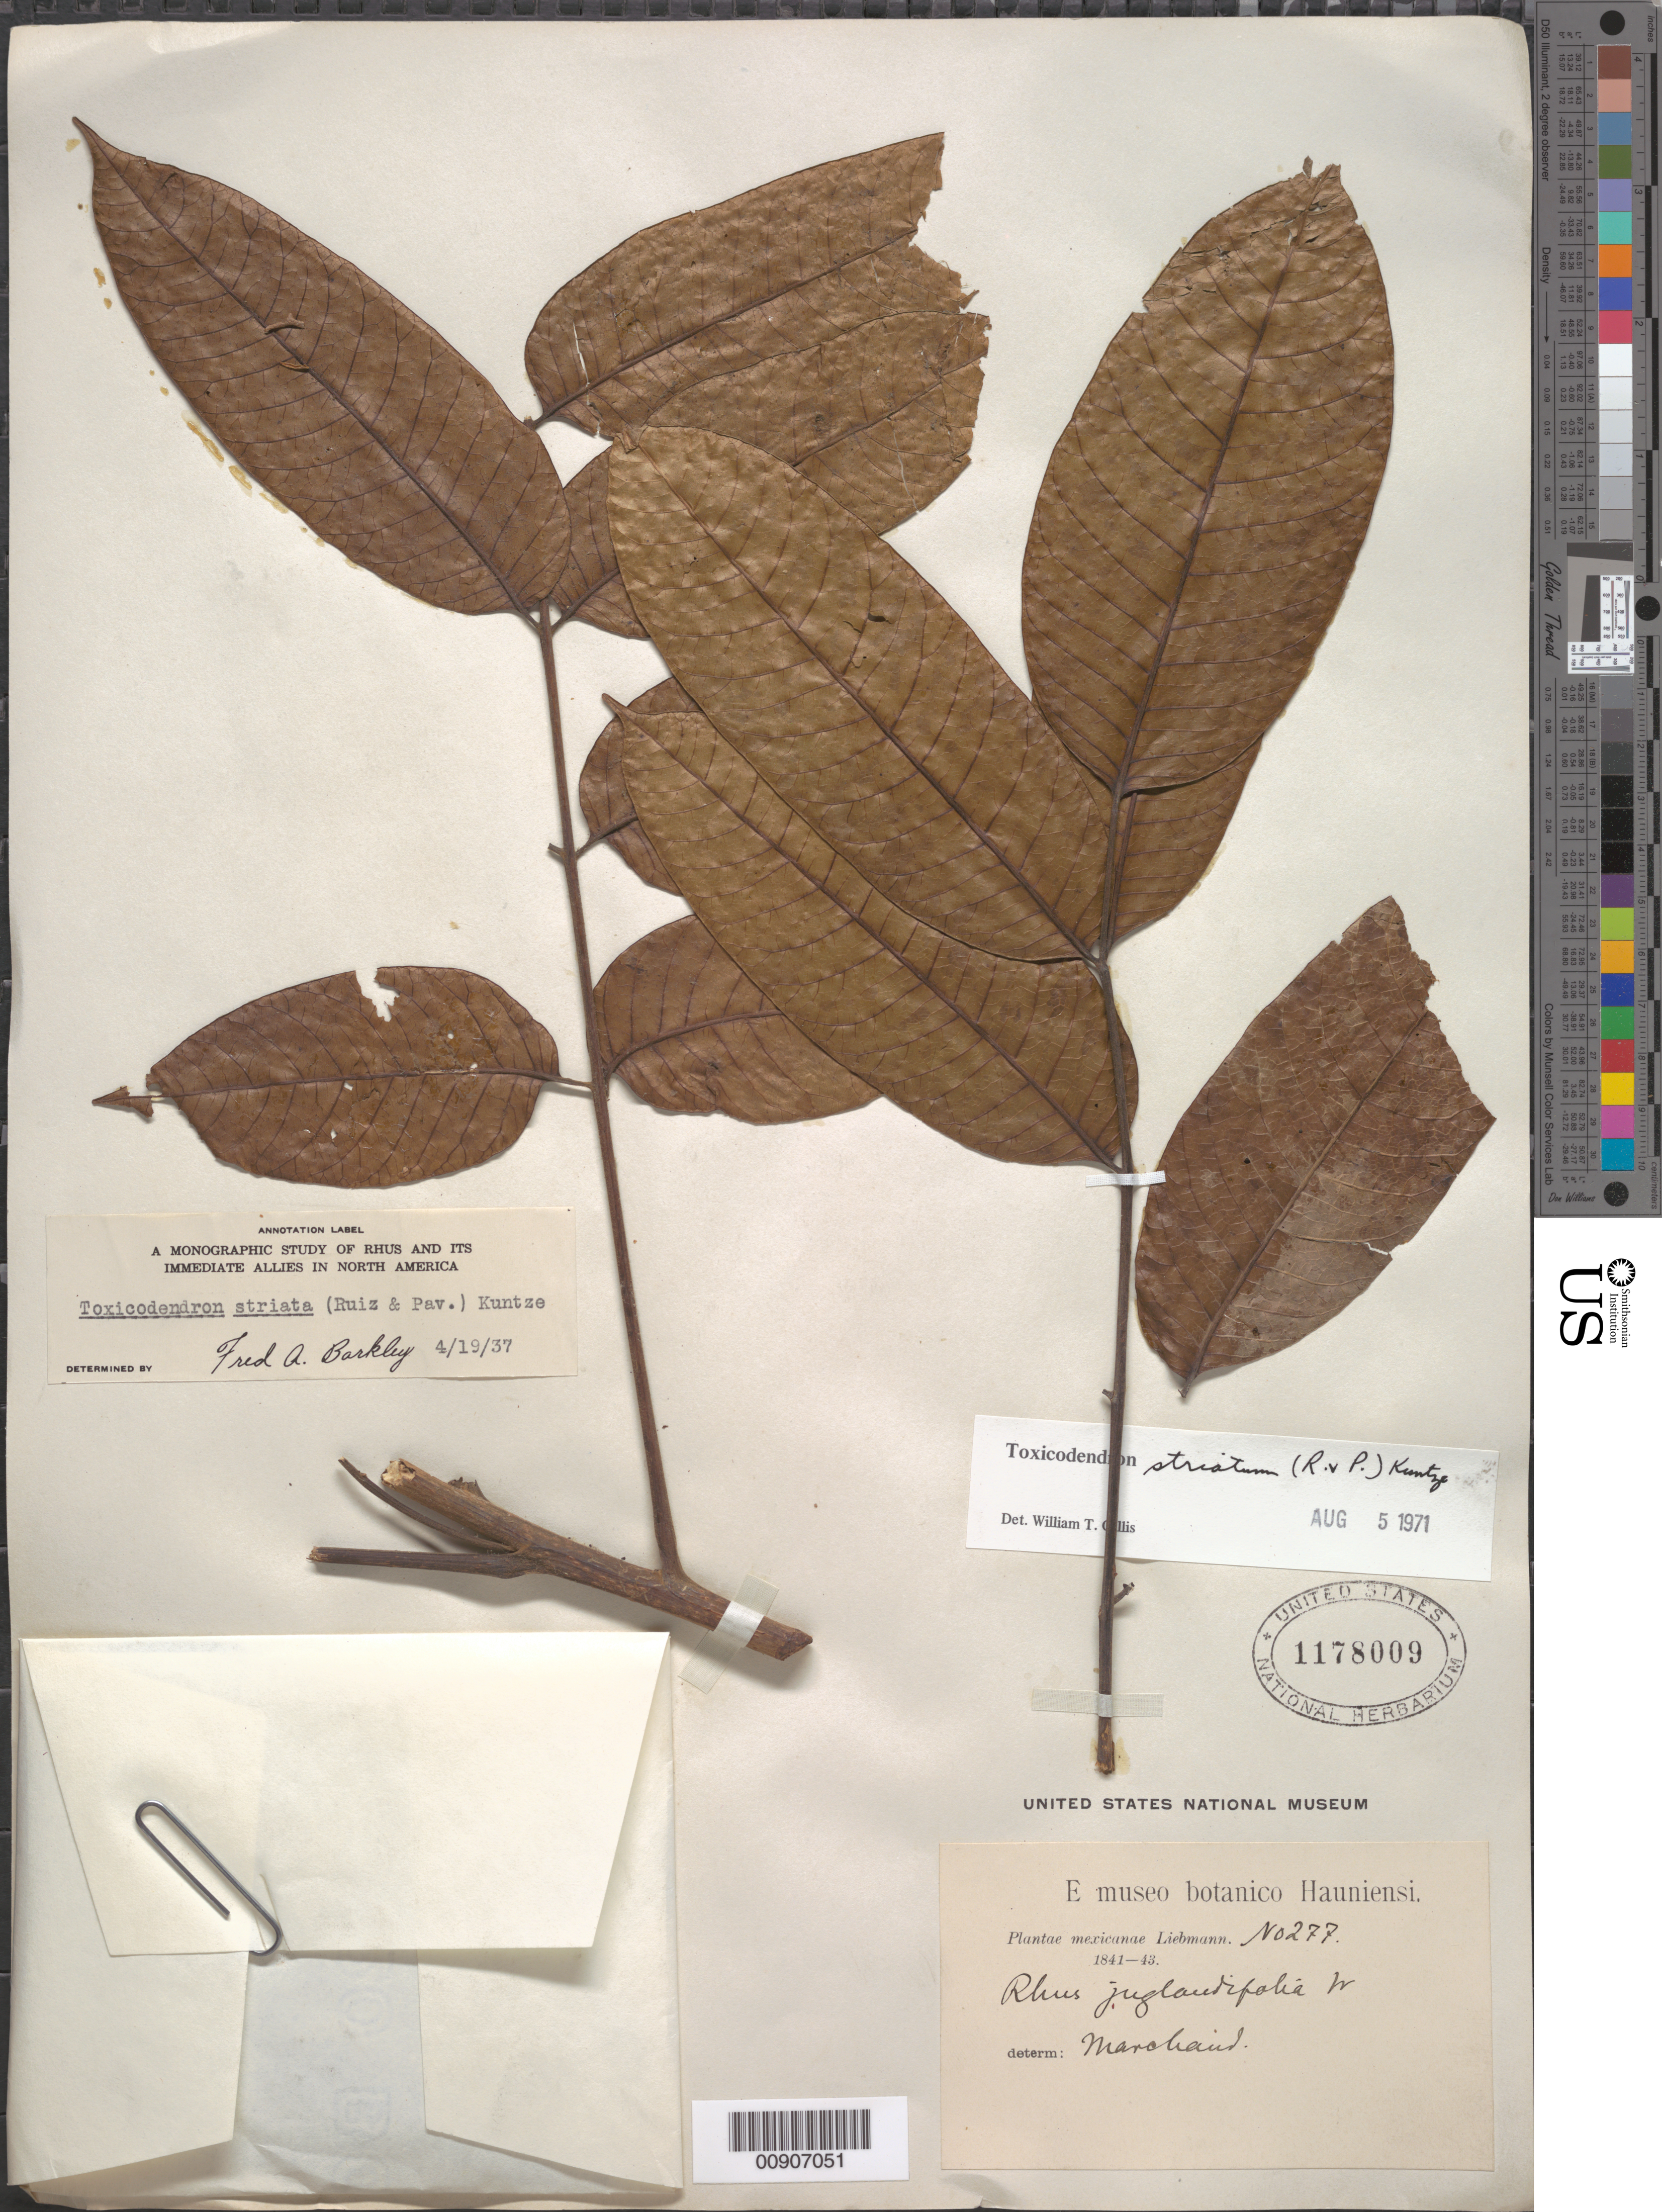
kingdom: Plantae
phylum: Tracheophyta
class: Magnoliopsida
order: Sapindales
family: Anacardiaceae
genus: Toxicodendron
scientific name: Toxicodendron striatum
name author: (Ruiz & Pav.) Kuntze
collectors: F. M. Liebmann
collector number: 277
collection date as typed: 1841 to -- --- 1843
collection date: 1841/1843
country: Mexico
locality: Mexico.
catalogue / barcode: US 1178009